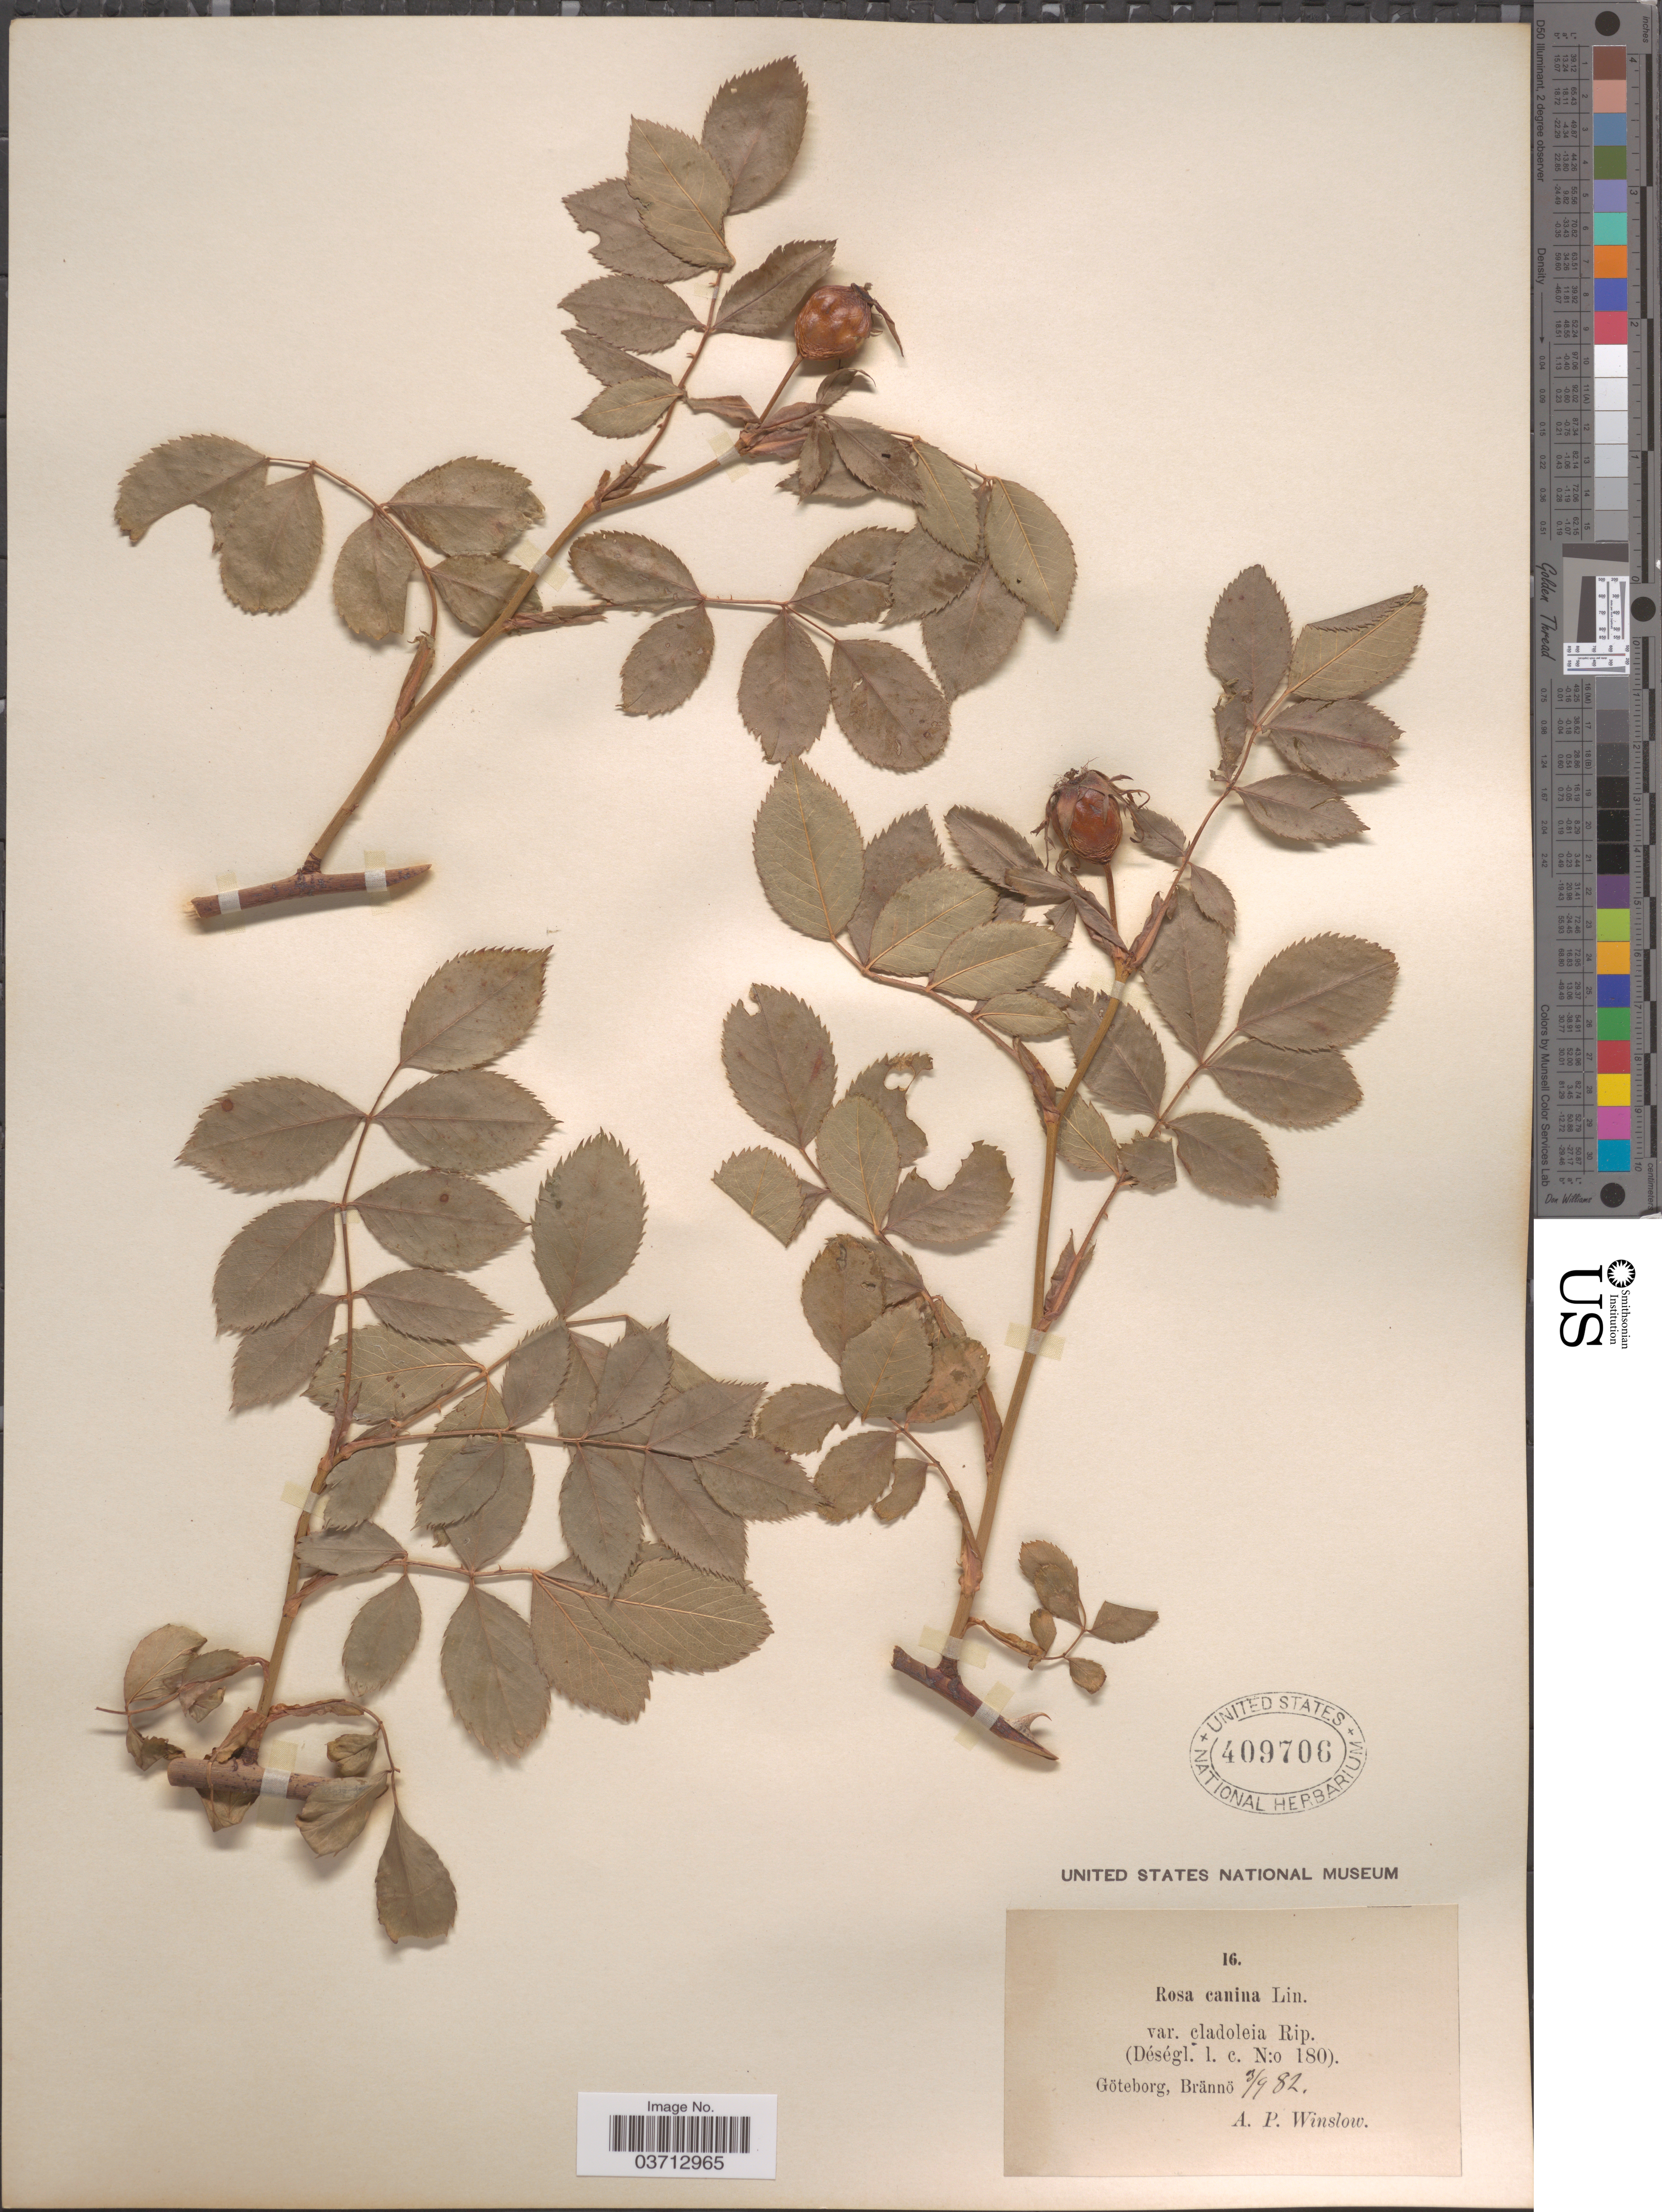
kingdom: Plantae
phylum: Tracheophyta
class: Magnoliopsida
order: Rosales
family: Rosaceae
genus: Rosa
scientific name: Rosa canina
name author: L.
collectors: A. Winslow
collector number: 16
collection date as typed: Transcribed d/m/y: 3/9/82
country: Sweden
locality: Göteborg. Brännö.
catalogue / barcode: US 409706